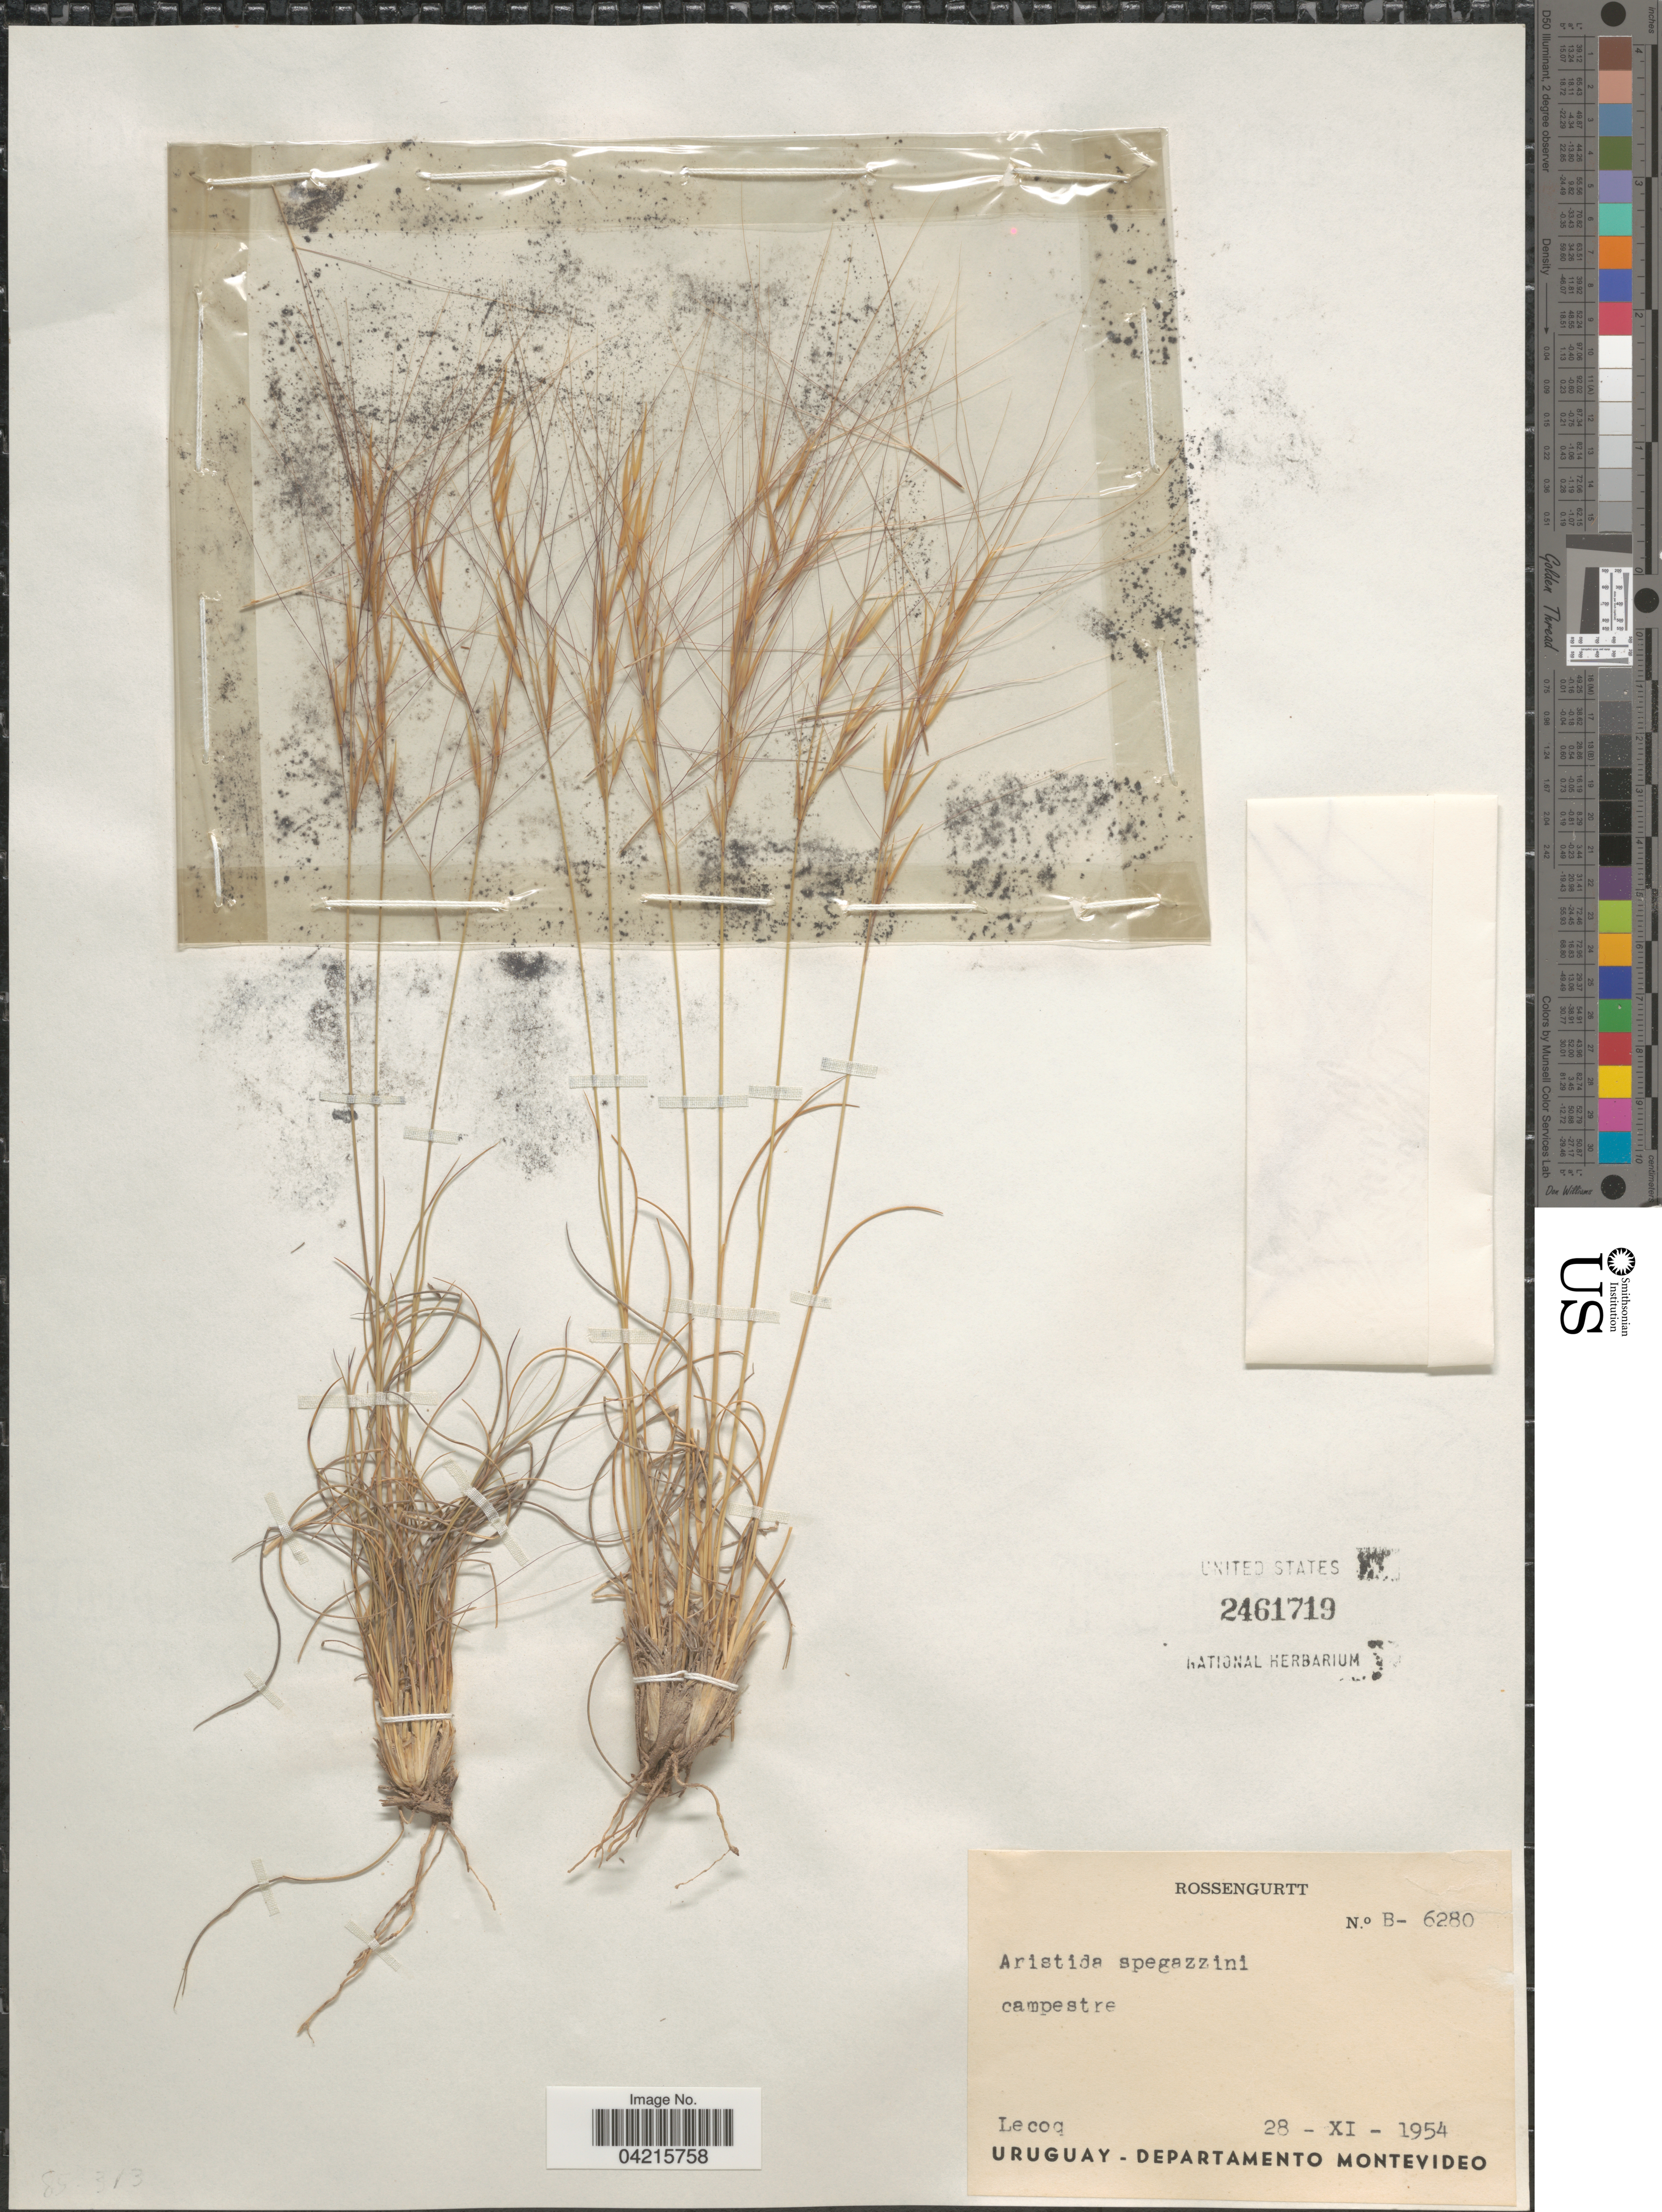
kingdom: Plantae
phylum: Tracheophyta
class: Liliopsida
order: Poales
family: Poaceae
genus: Aristida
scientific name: Aristida spegazzinii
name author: Arechav.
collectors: Lecoq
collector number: B-6280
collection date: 1954-11-28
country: Uruguay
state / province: Montevideo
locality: Departamento Montevideo.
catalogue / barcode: US 2461719